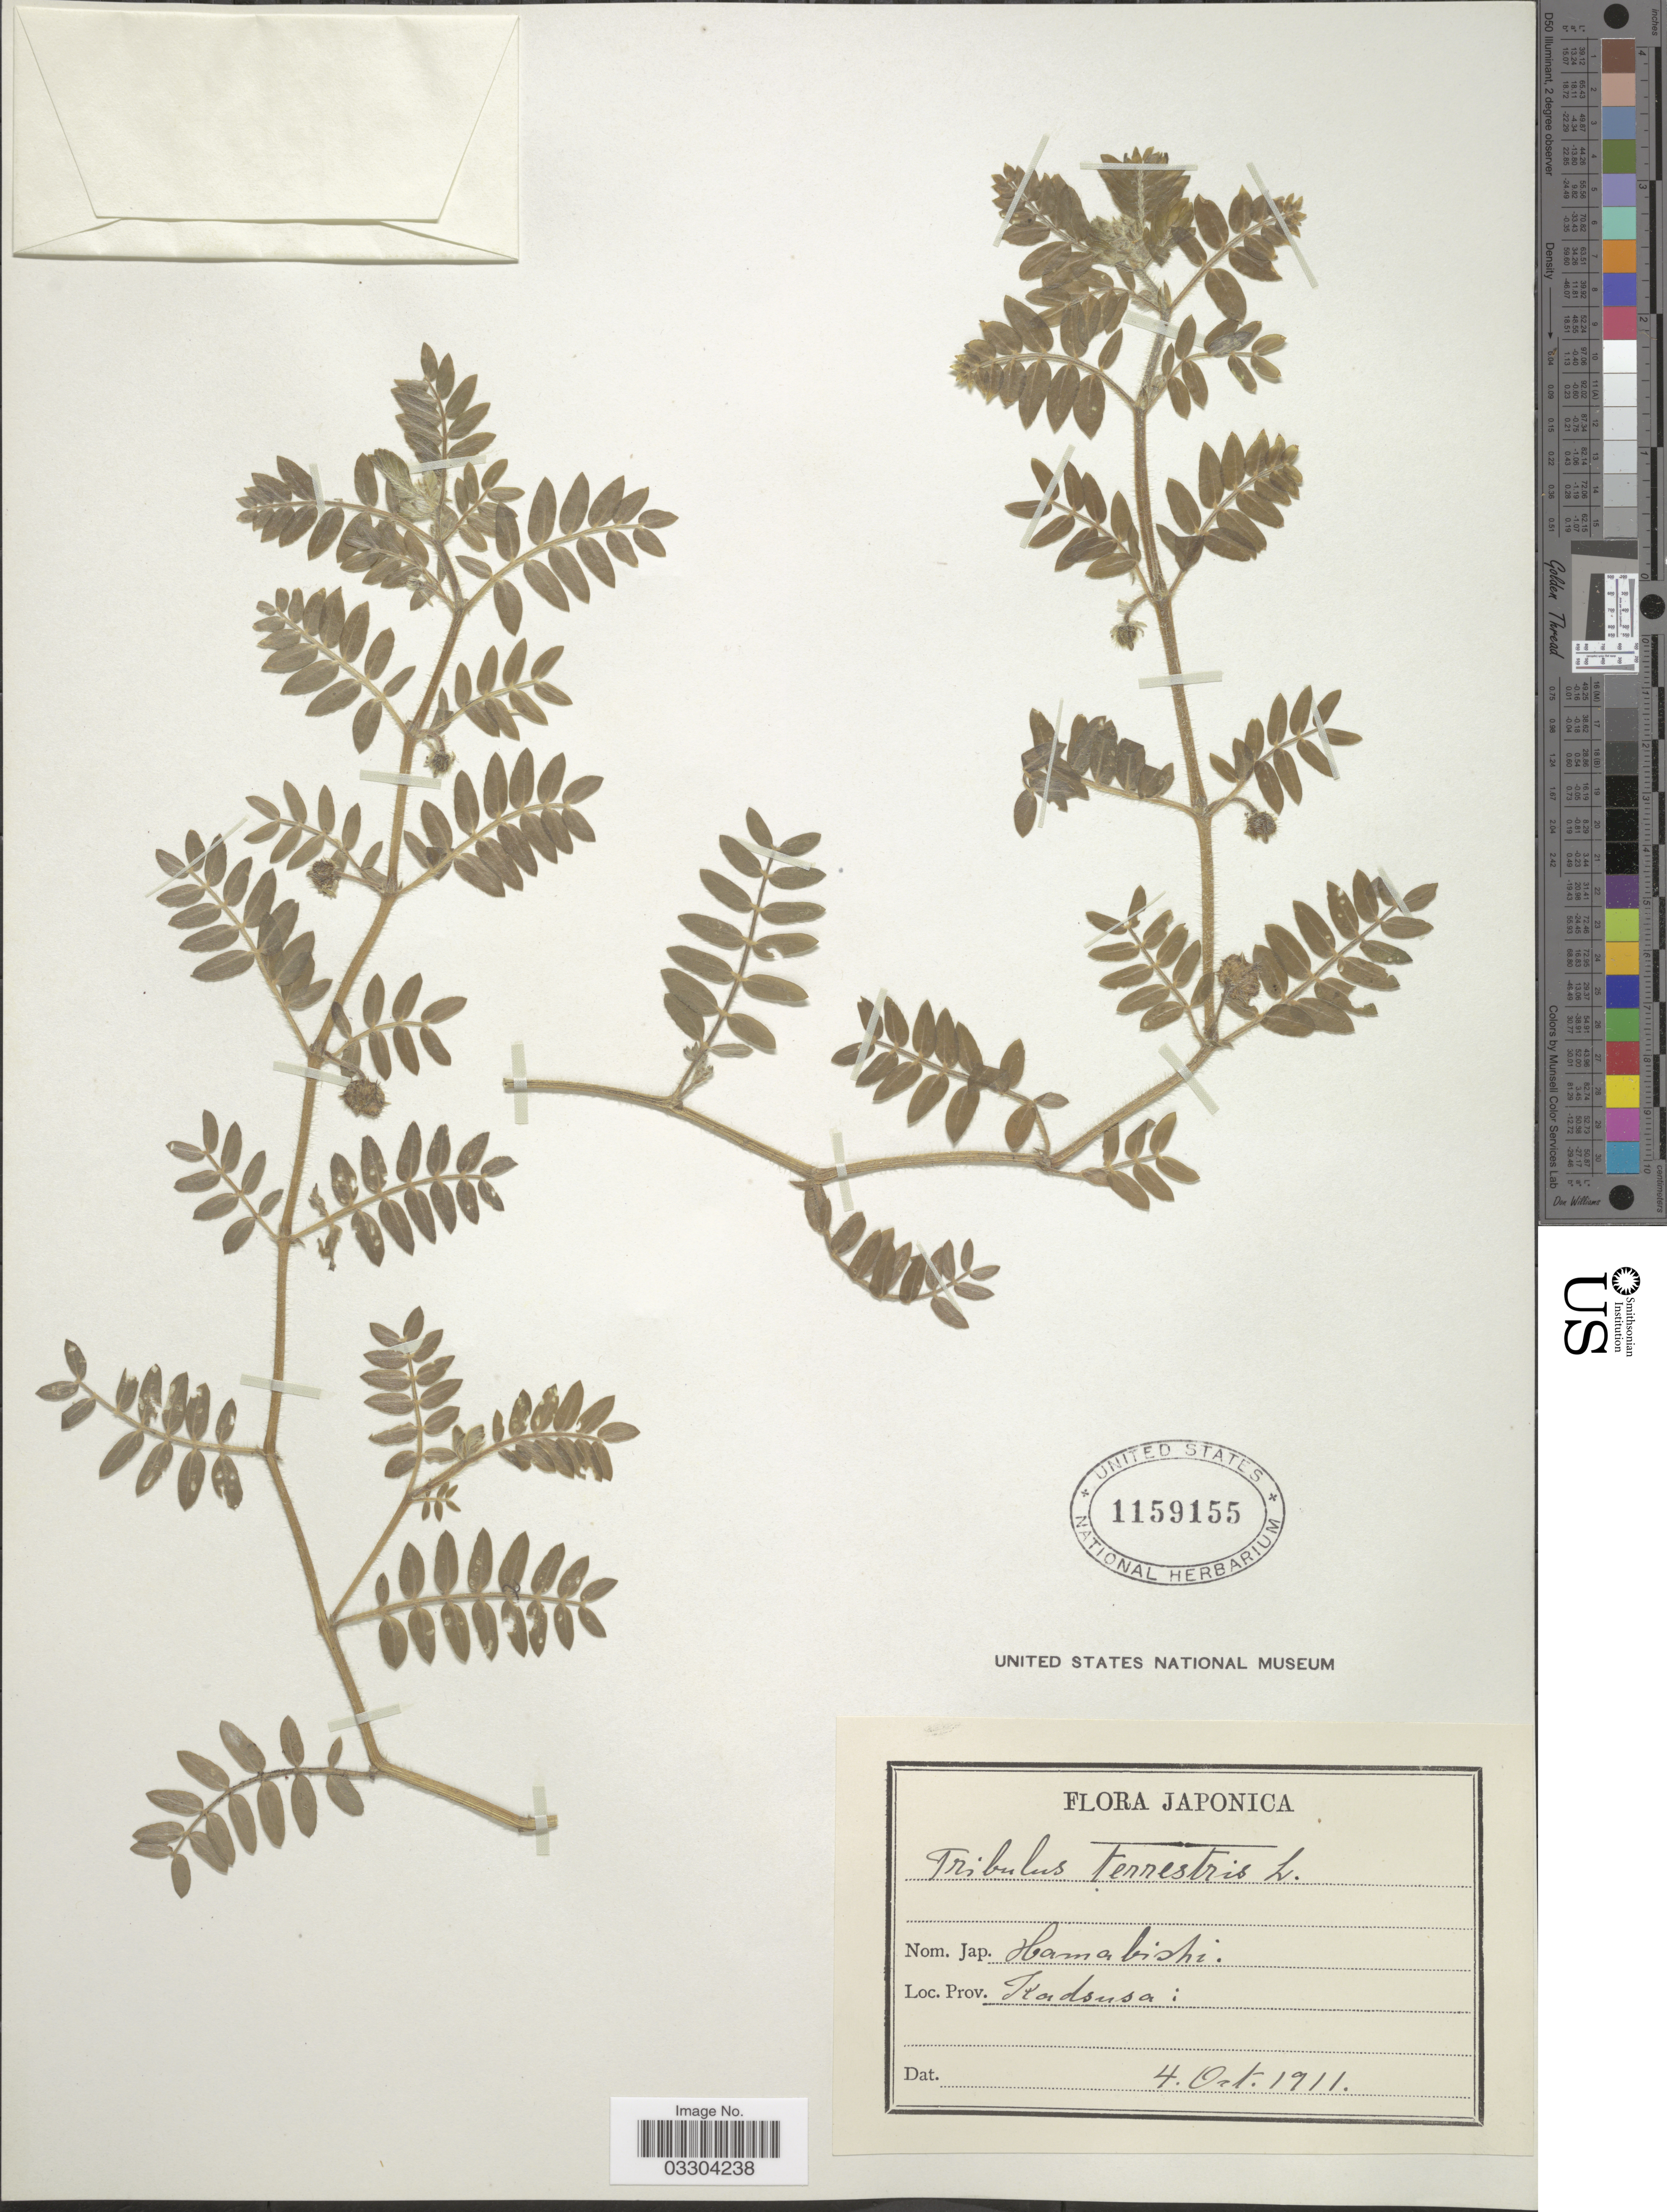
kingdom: Plantae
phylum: Tracheophyta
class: Magnoliopsida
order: Zygophyllales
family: Zygophyllaceae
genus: Tribulus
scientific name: Tribulus terrestris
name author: L.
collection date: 1911-10-04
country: Japan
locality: Prov. Kadsusa.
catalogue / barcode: US 1159155